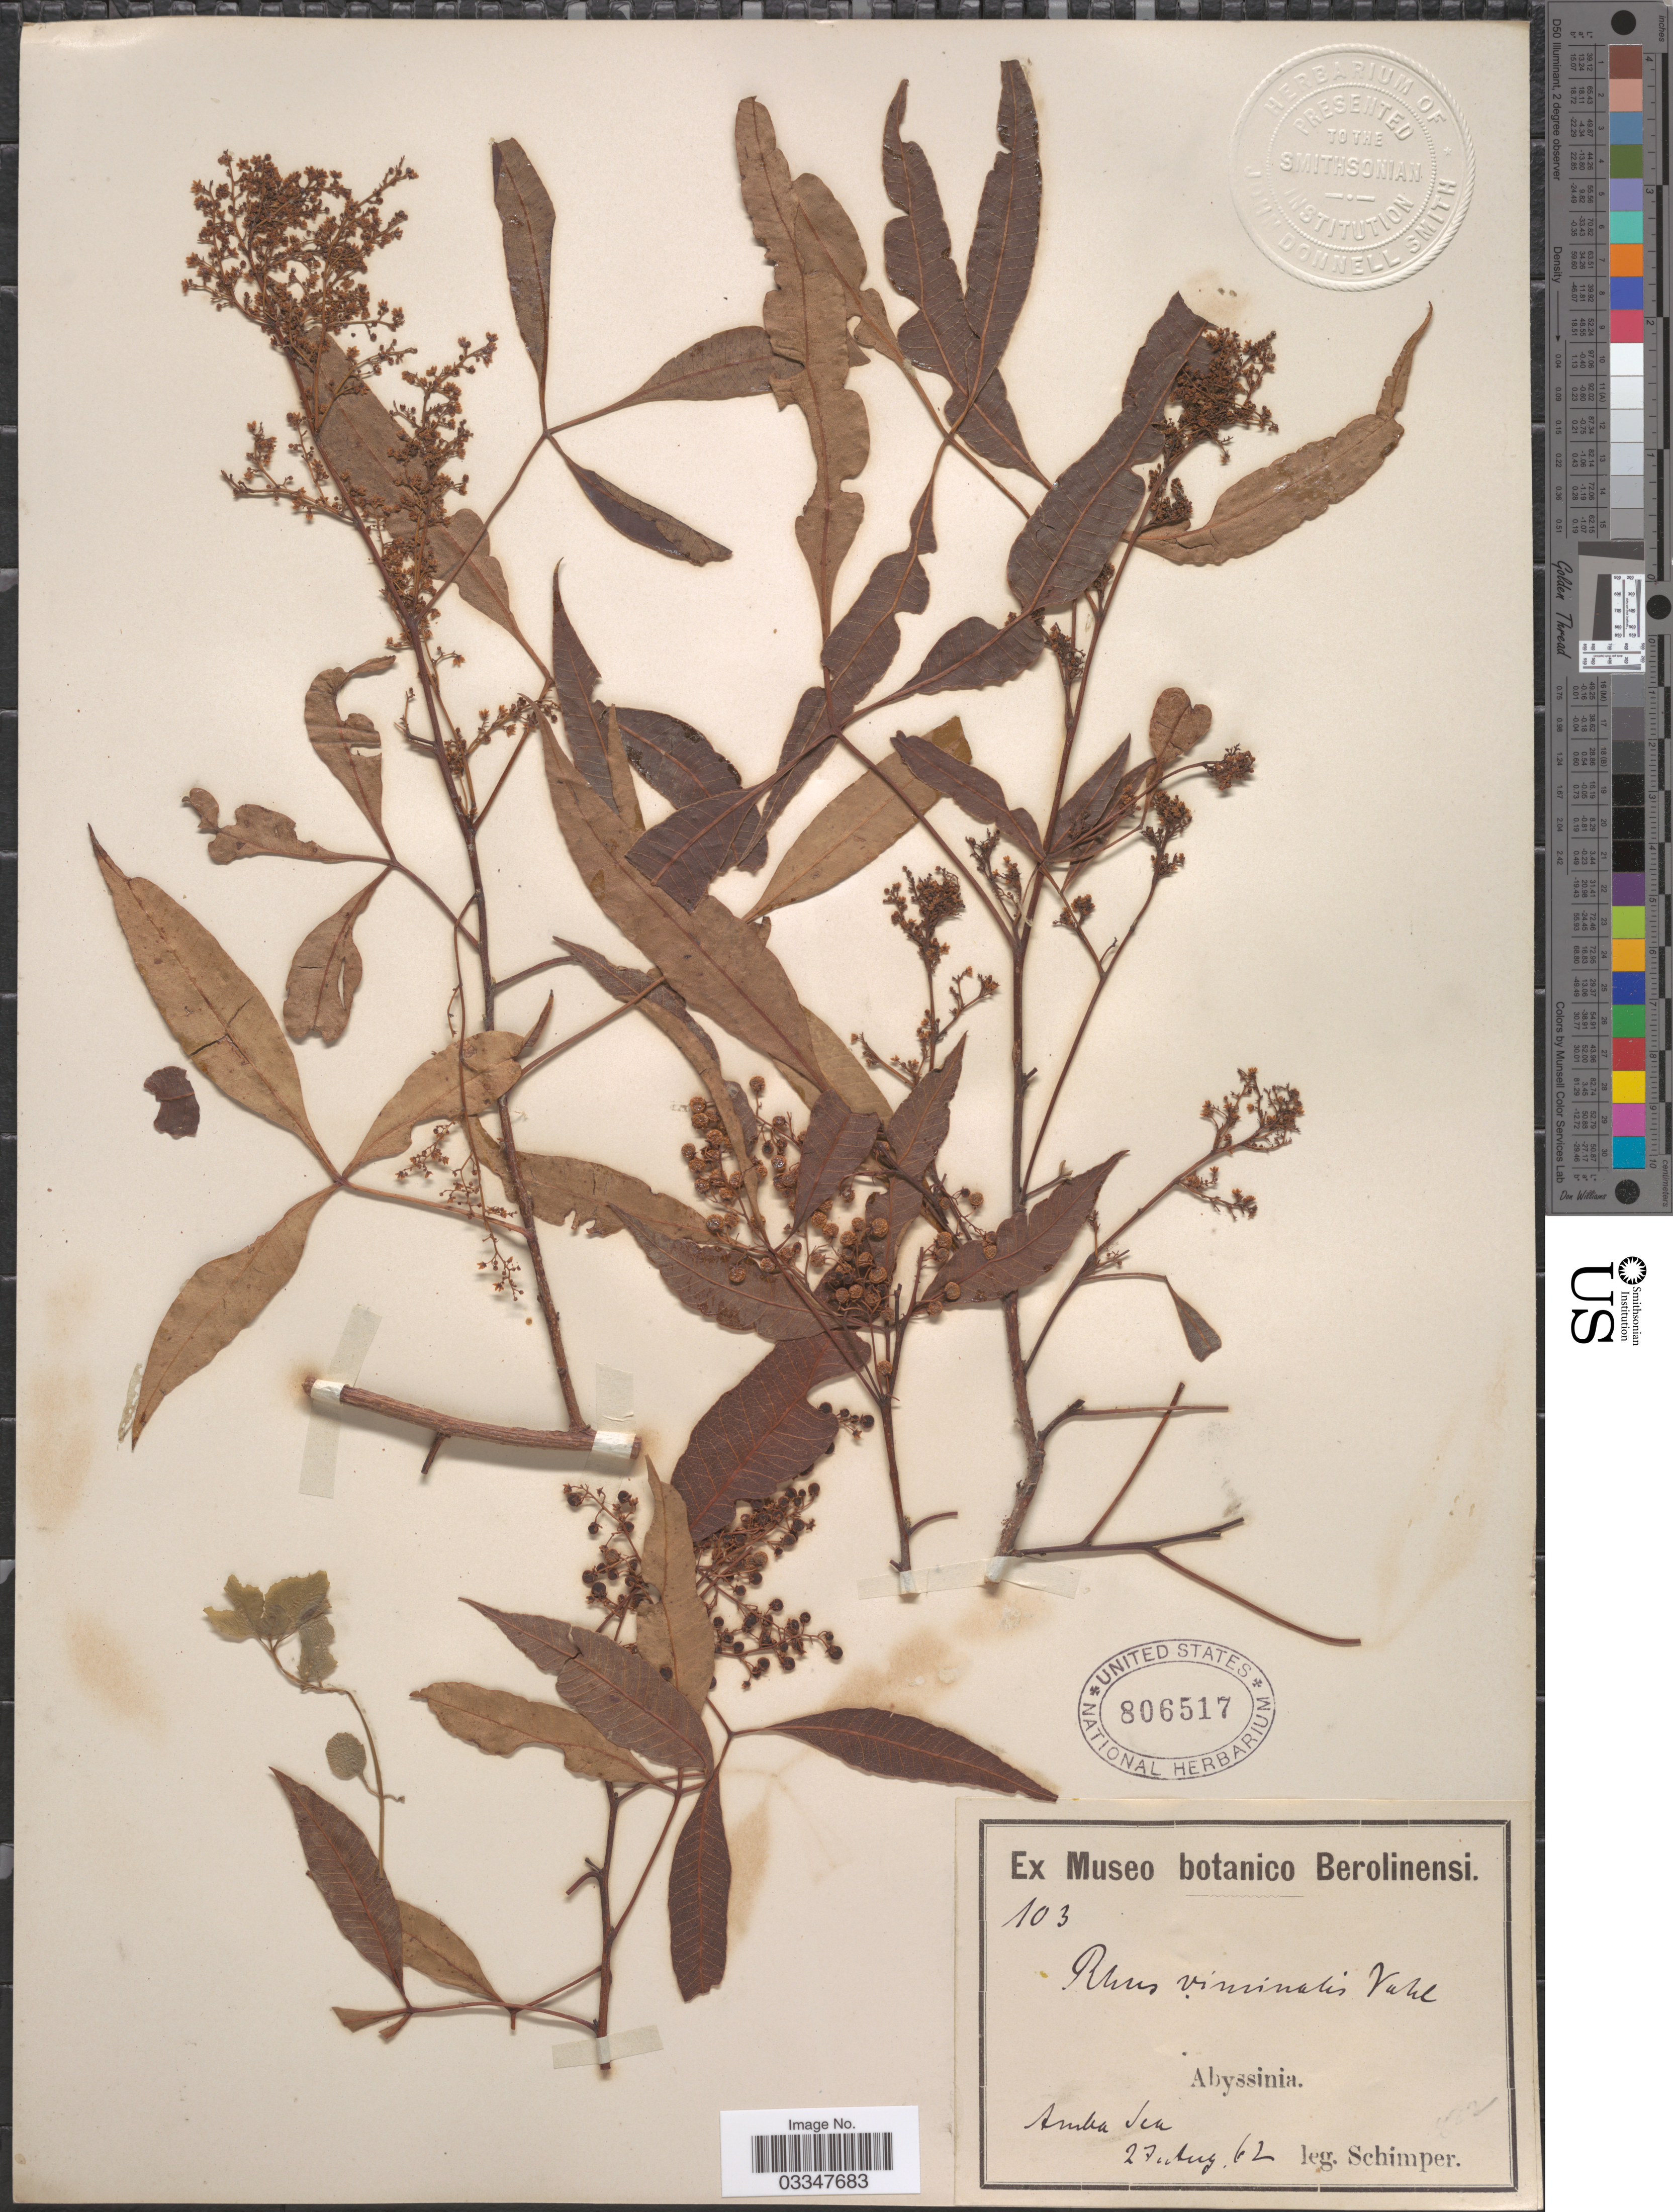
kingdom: Plantae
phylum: Tracheophyta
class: Magnoliopsida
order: Sapindales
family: Anacardiaceae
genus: Rhus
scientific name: Rhus viminalis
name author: Aiton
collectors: -. Schimper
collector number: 103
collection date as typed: Transcribed d/m/y: 27/8/62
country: Ethiopia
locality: Abyssinia. Amba Sea.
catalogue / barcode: US 806517